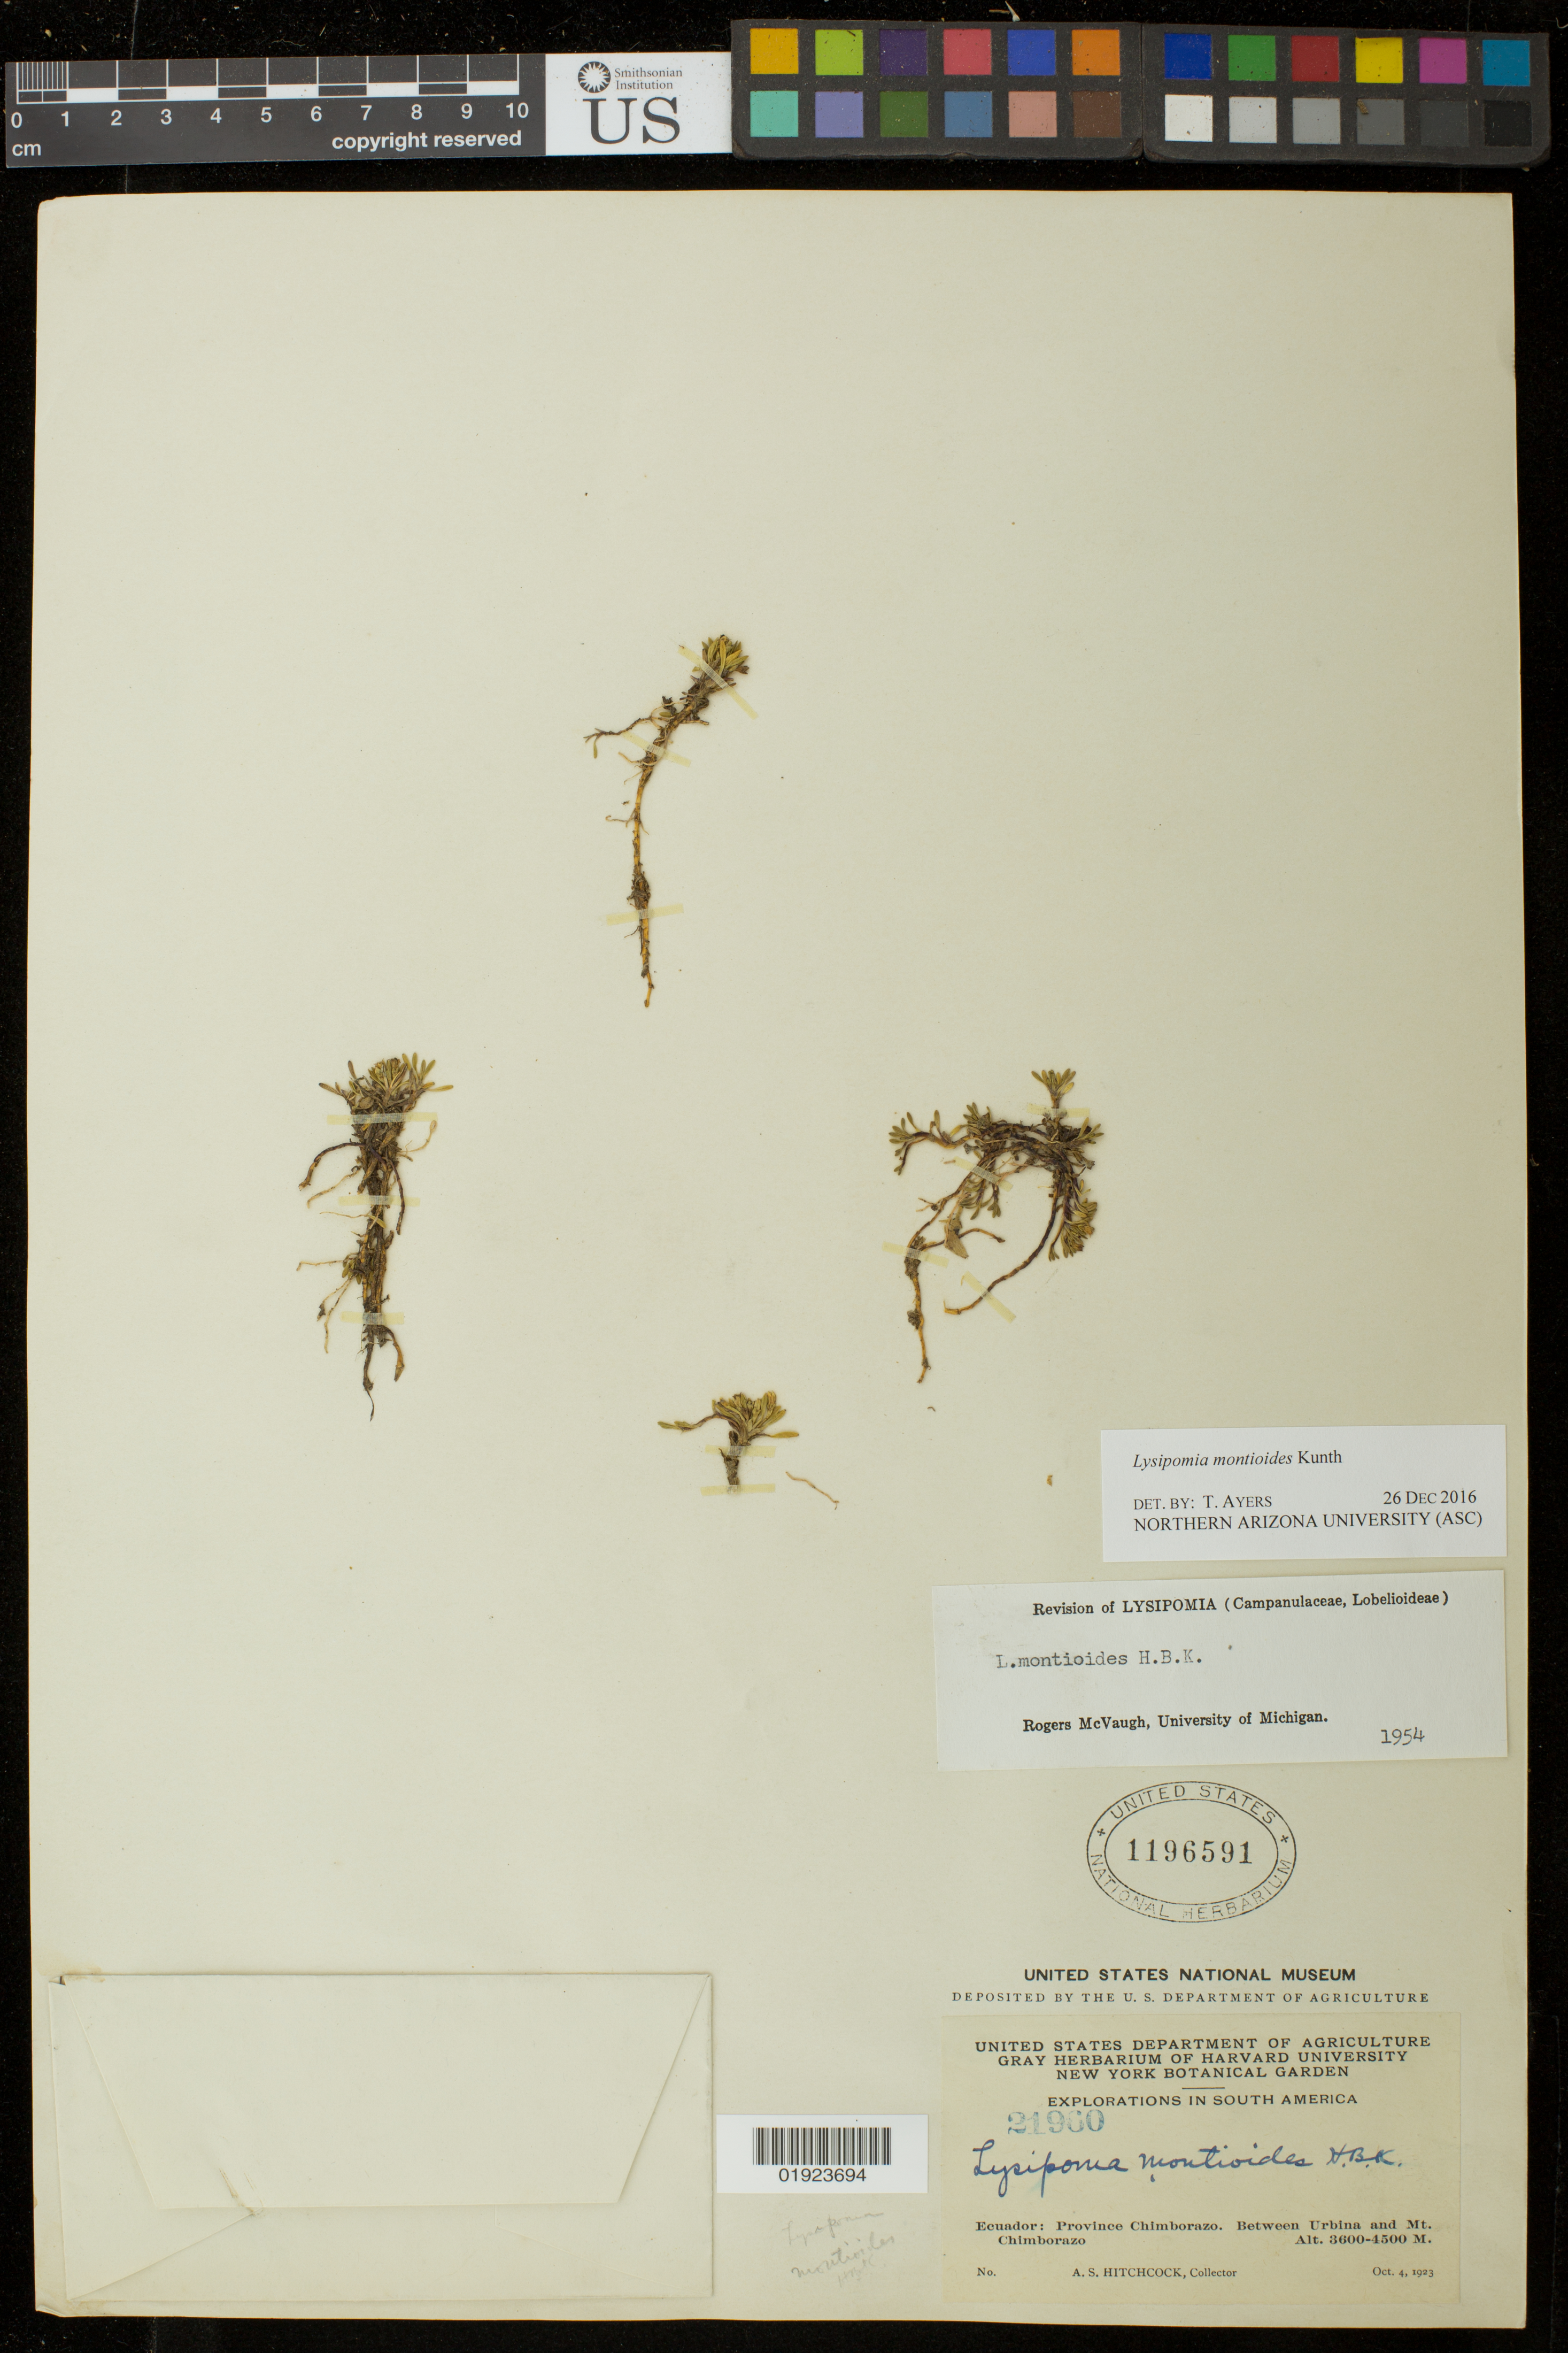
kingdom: Plantae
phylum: Tracheophyta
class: Magnoliopsida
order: Asterales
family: Campanulaceae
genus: Lysipomia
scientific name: Lysipomia montioides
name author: Kunth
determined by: Ayers, T.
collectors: A. S. Hitchcock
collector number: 21960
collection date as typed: Oct. 4, 1923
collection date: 1923-10-04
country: Ecuador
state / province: Chimborazo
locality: Between Urbina and Mt. Chimborazo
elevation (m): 3600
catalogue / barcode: US 1196591